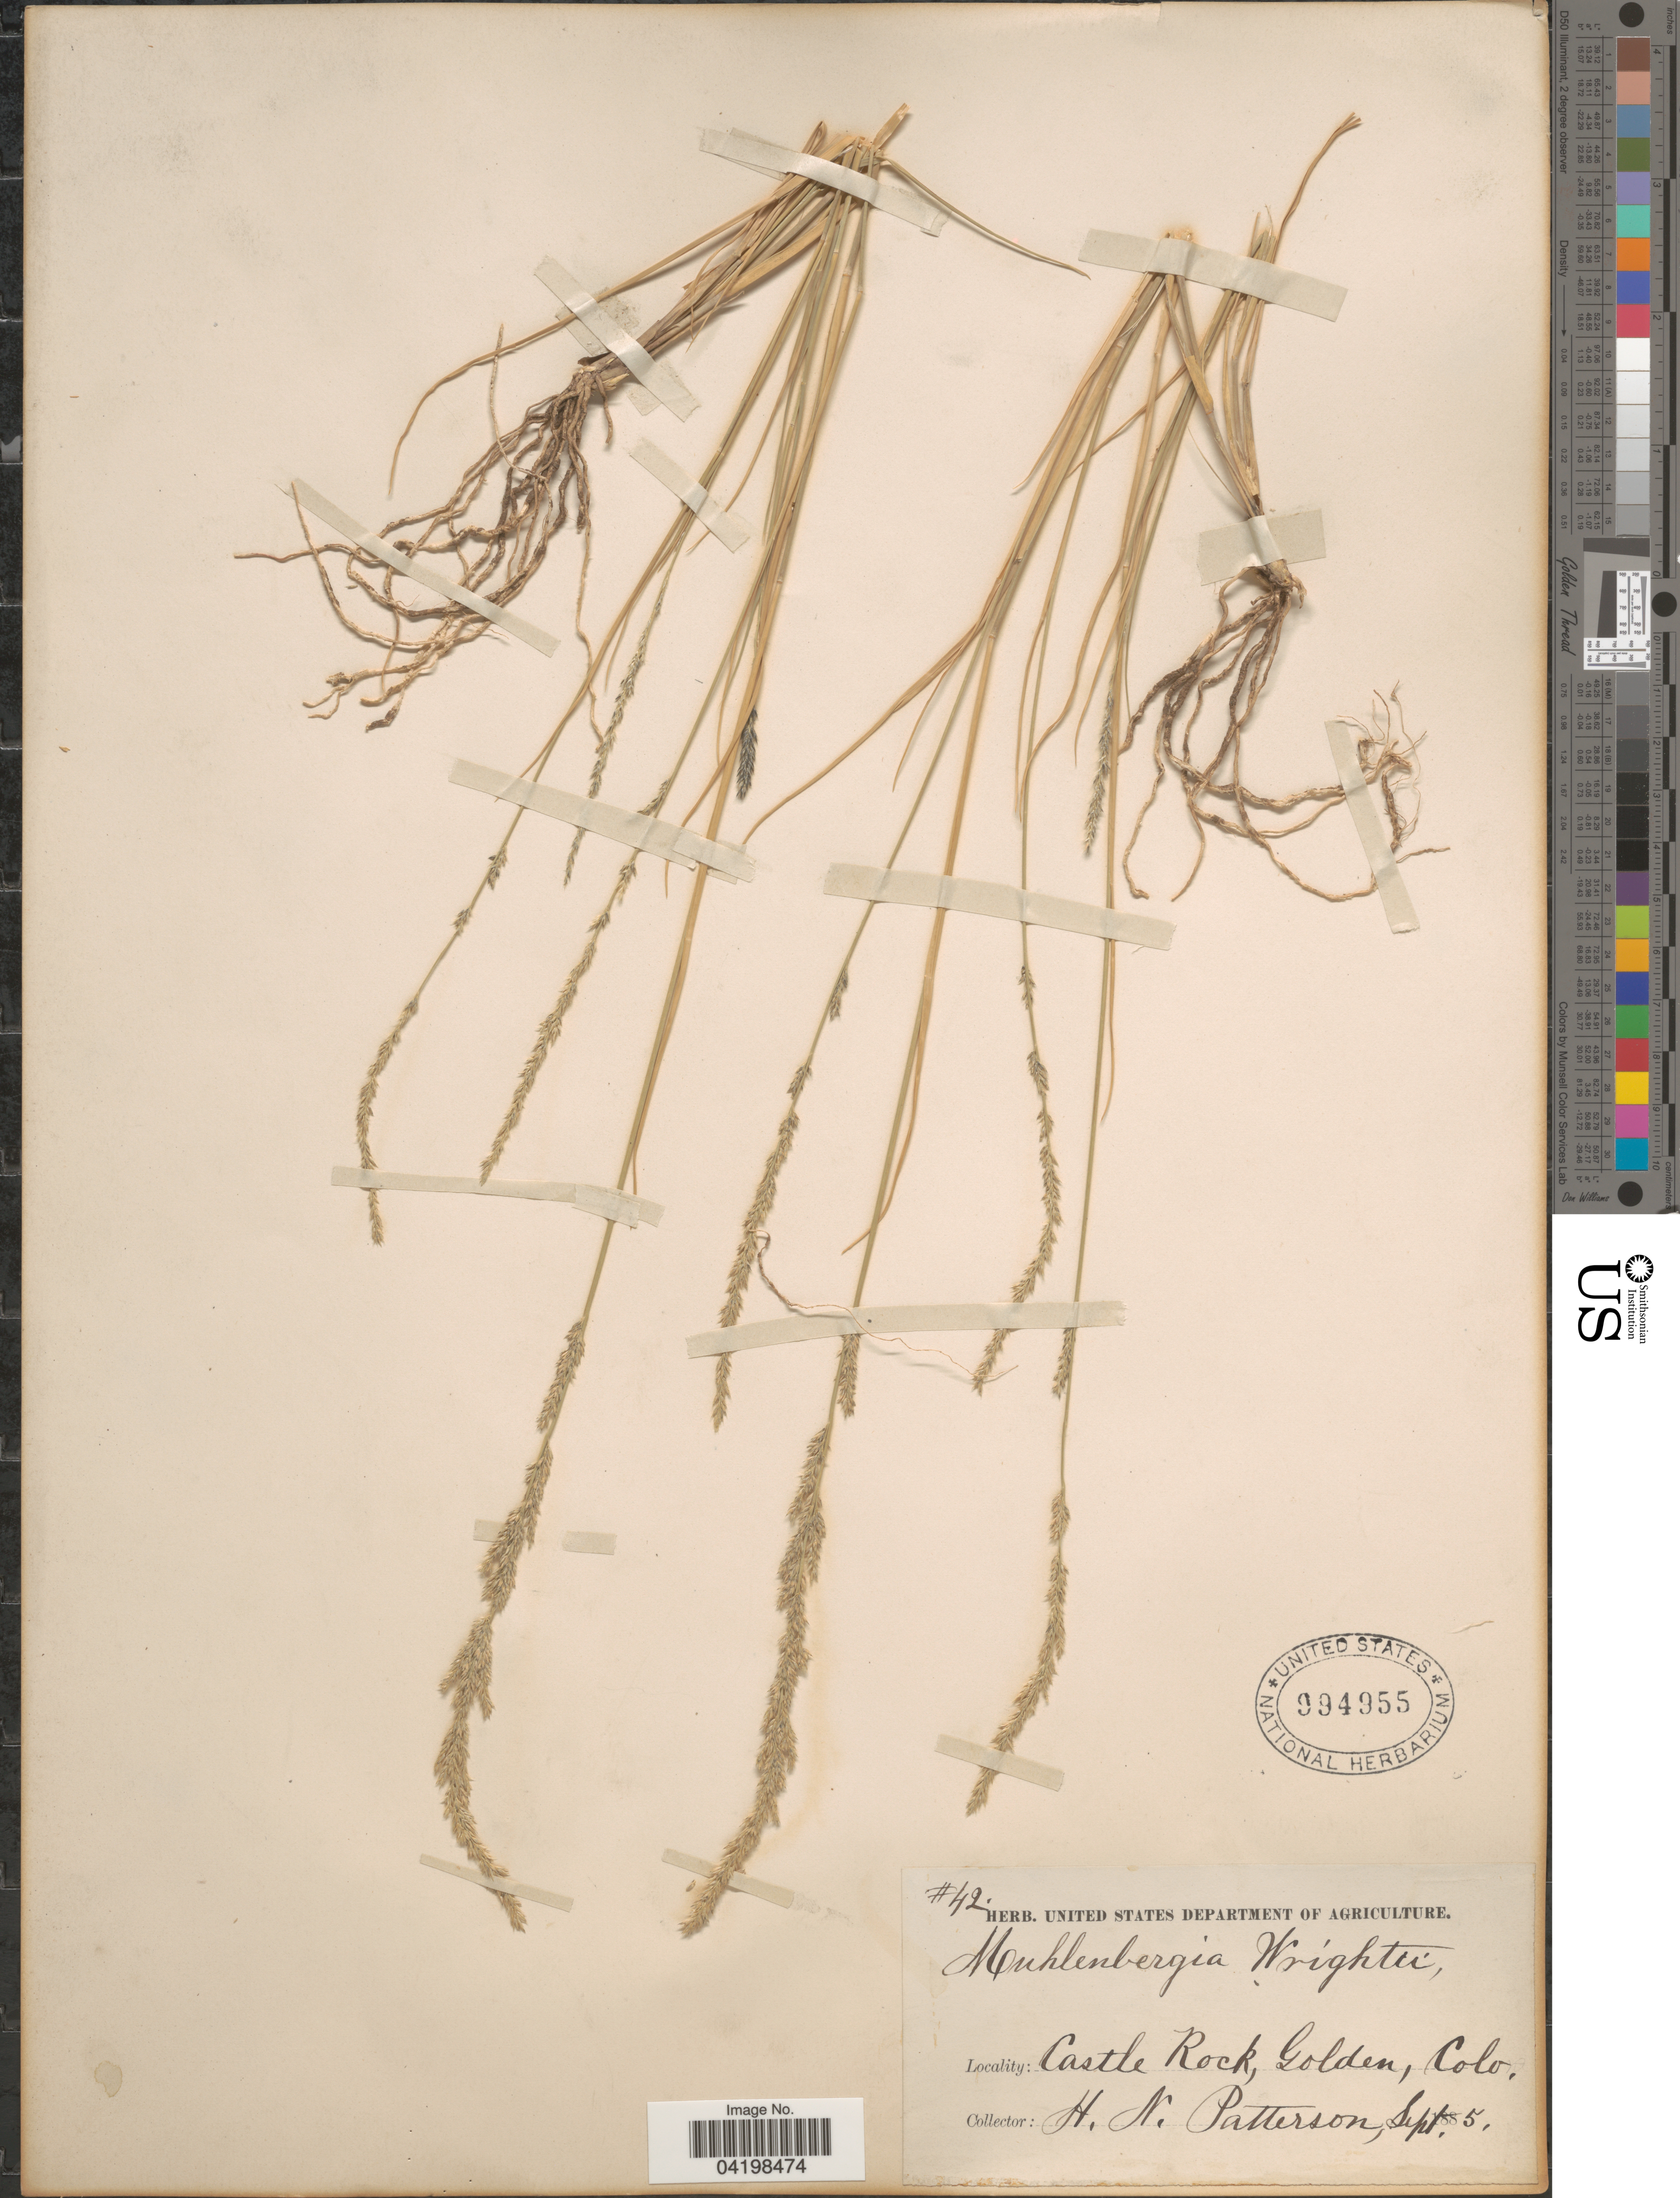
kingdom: Plantae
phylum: Tracheophyta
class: Liliopsida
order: Poales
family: Poaceae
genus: Muhlenbergia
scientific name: Muhlenbergia wrightii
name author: Vasey ex J.M. Coult.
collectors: H. N. Patterson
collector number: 42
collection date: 1885-09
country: United States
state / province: Colorado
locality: Castle Rock, Golden.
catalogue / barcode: US 994955